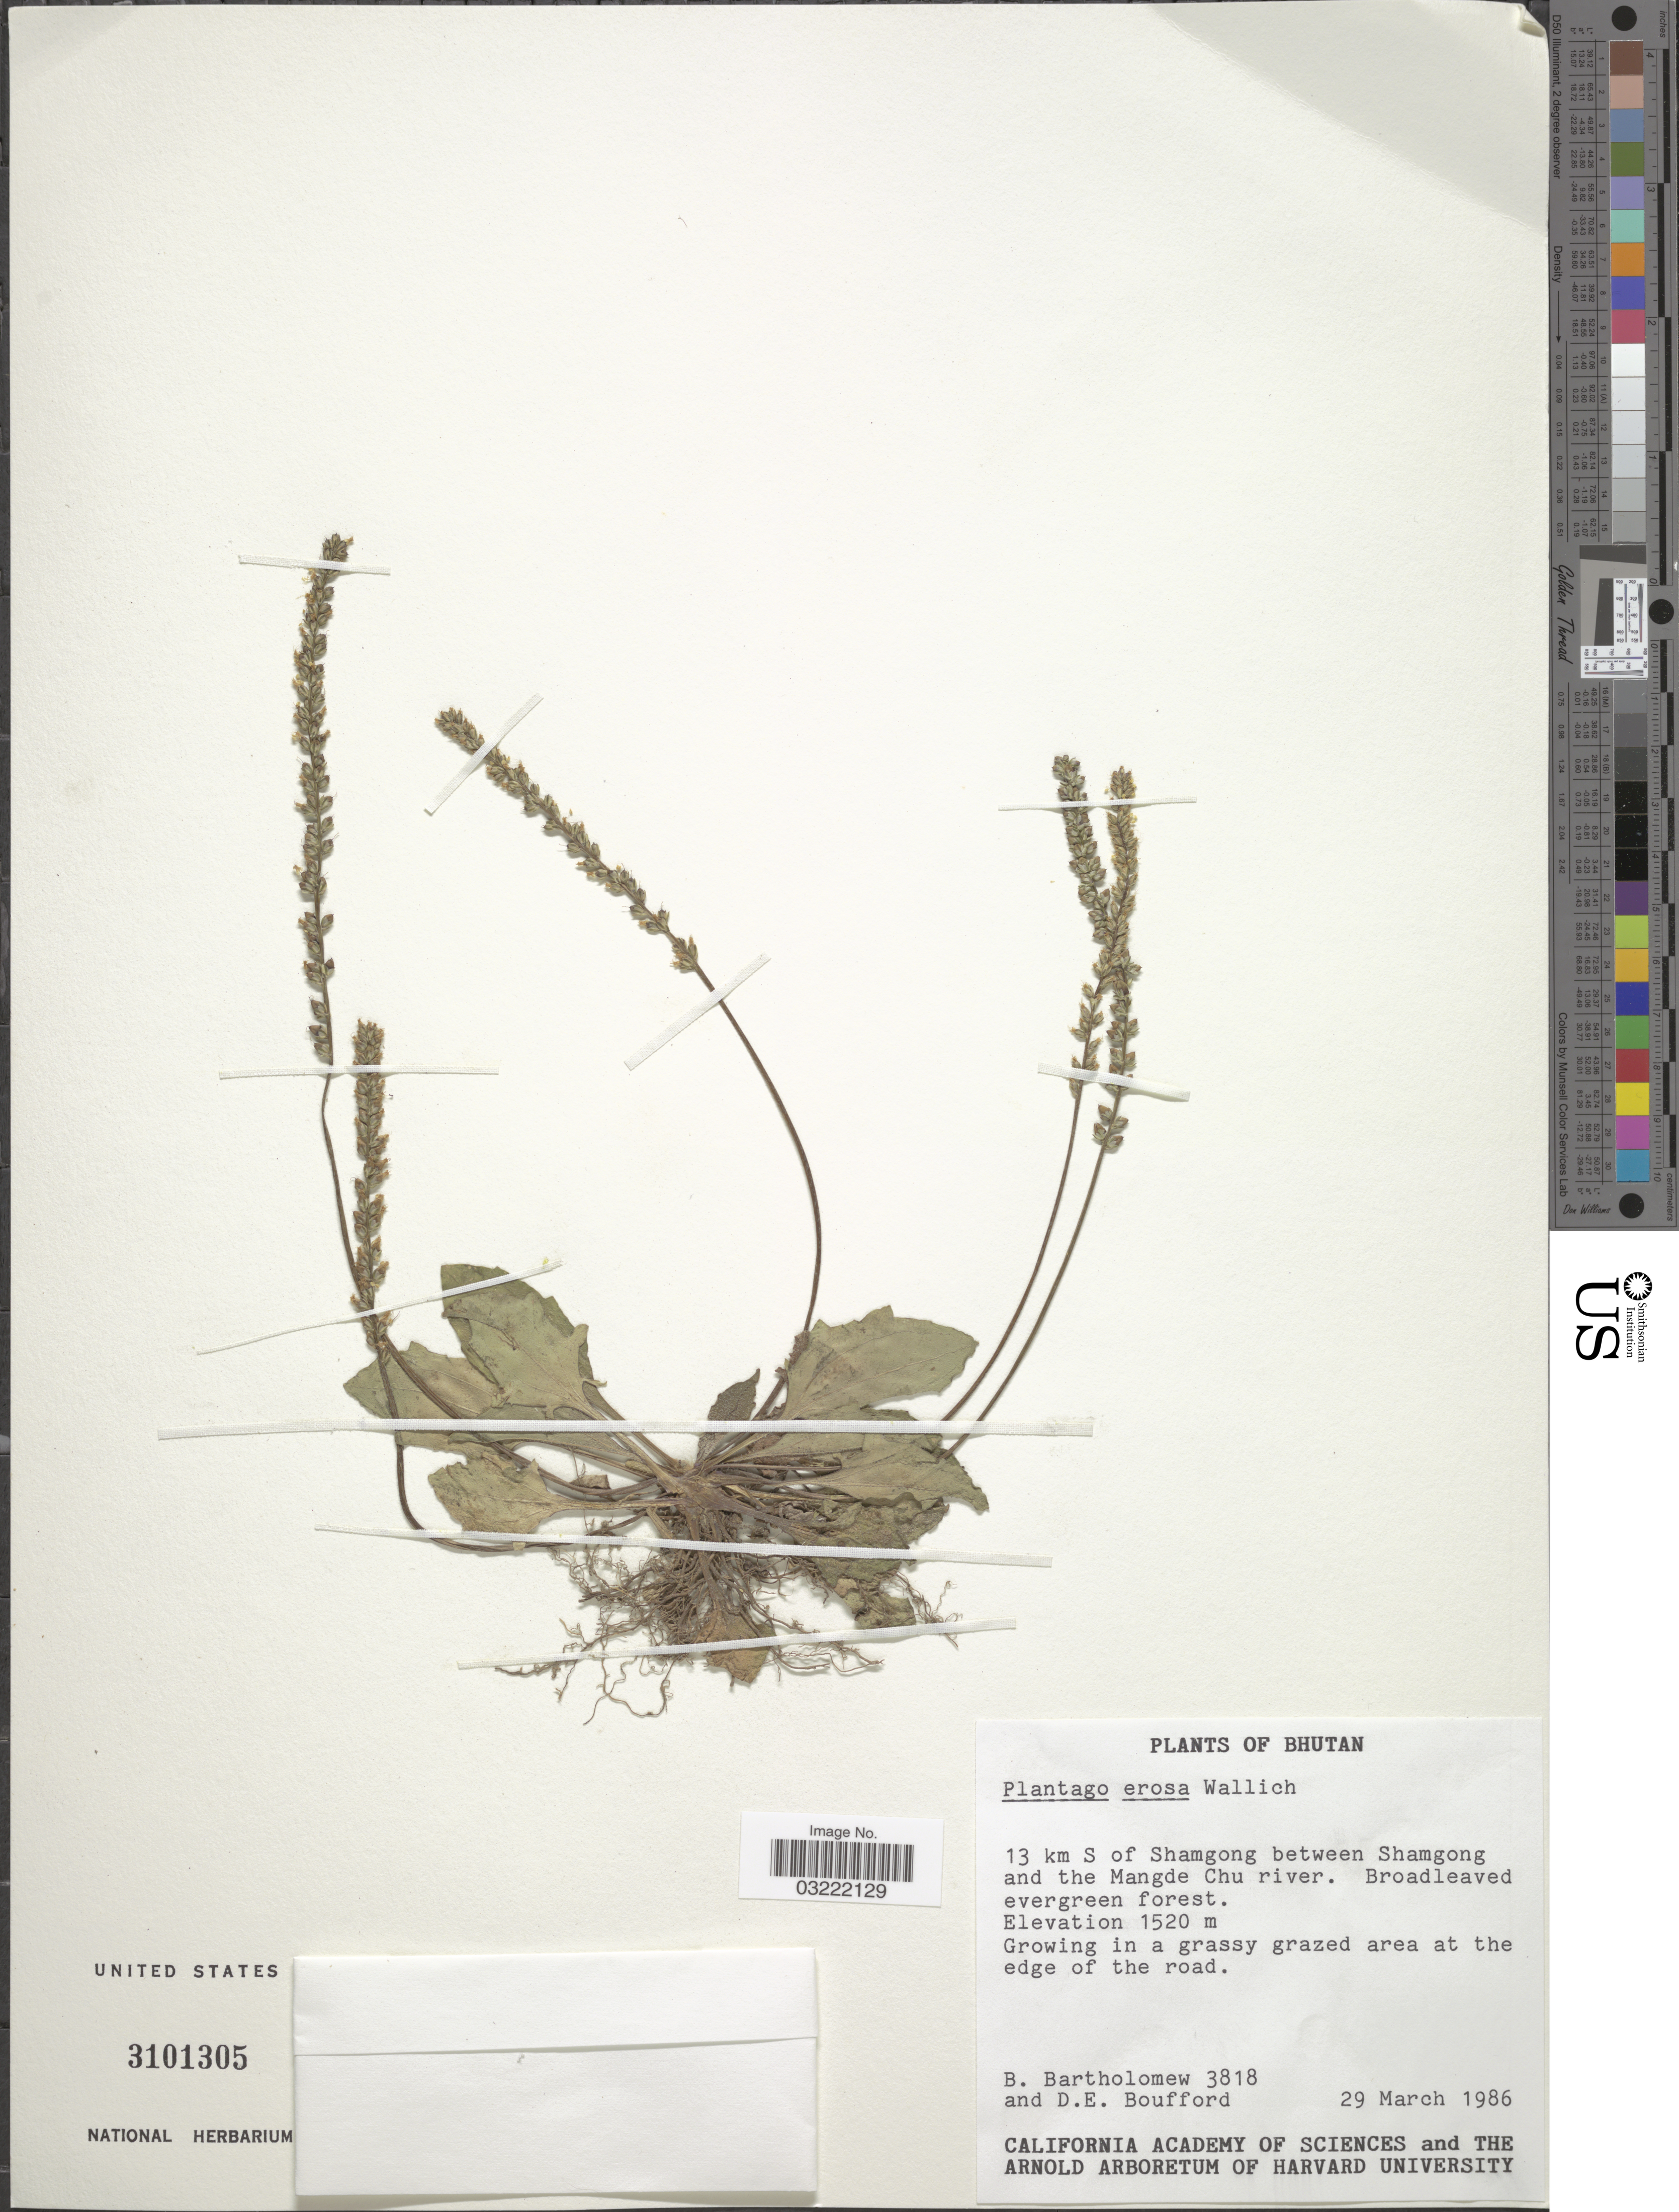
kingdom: Plantae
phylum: Tracheophyta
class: Magnoliopsida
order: Lamiales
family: Plantaginaceae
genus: Plantago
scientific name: Plantago erosa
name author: Wall.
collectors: B. Bartholomew & D. E. Boufford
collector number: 3818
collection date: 1986-03-29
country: Bhutan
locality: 13 km S of Shamgong between Shamgong and the Mangde Chu river.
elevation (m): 1520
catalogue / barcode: US 3101305